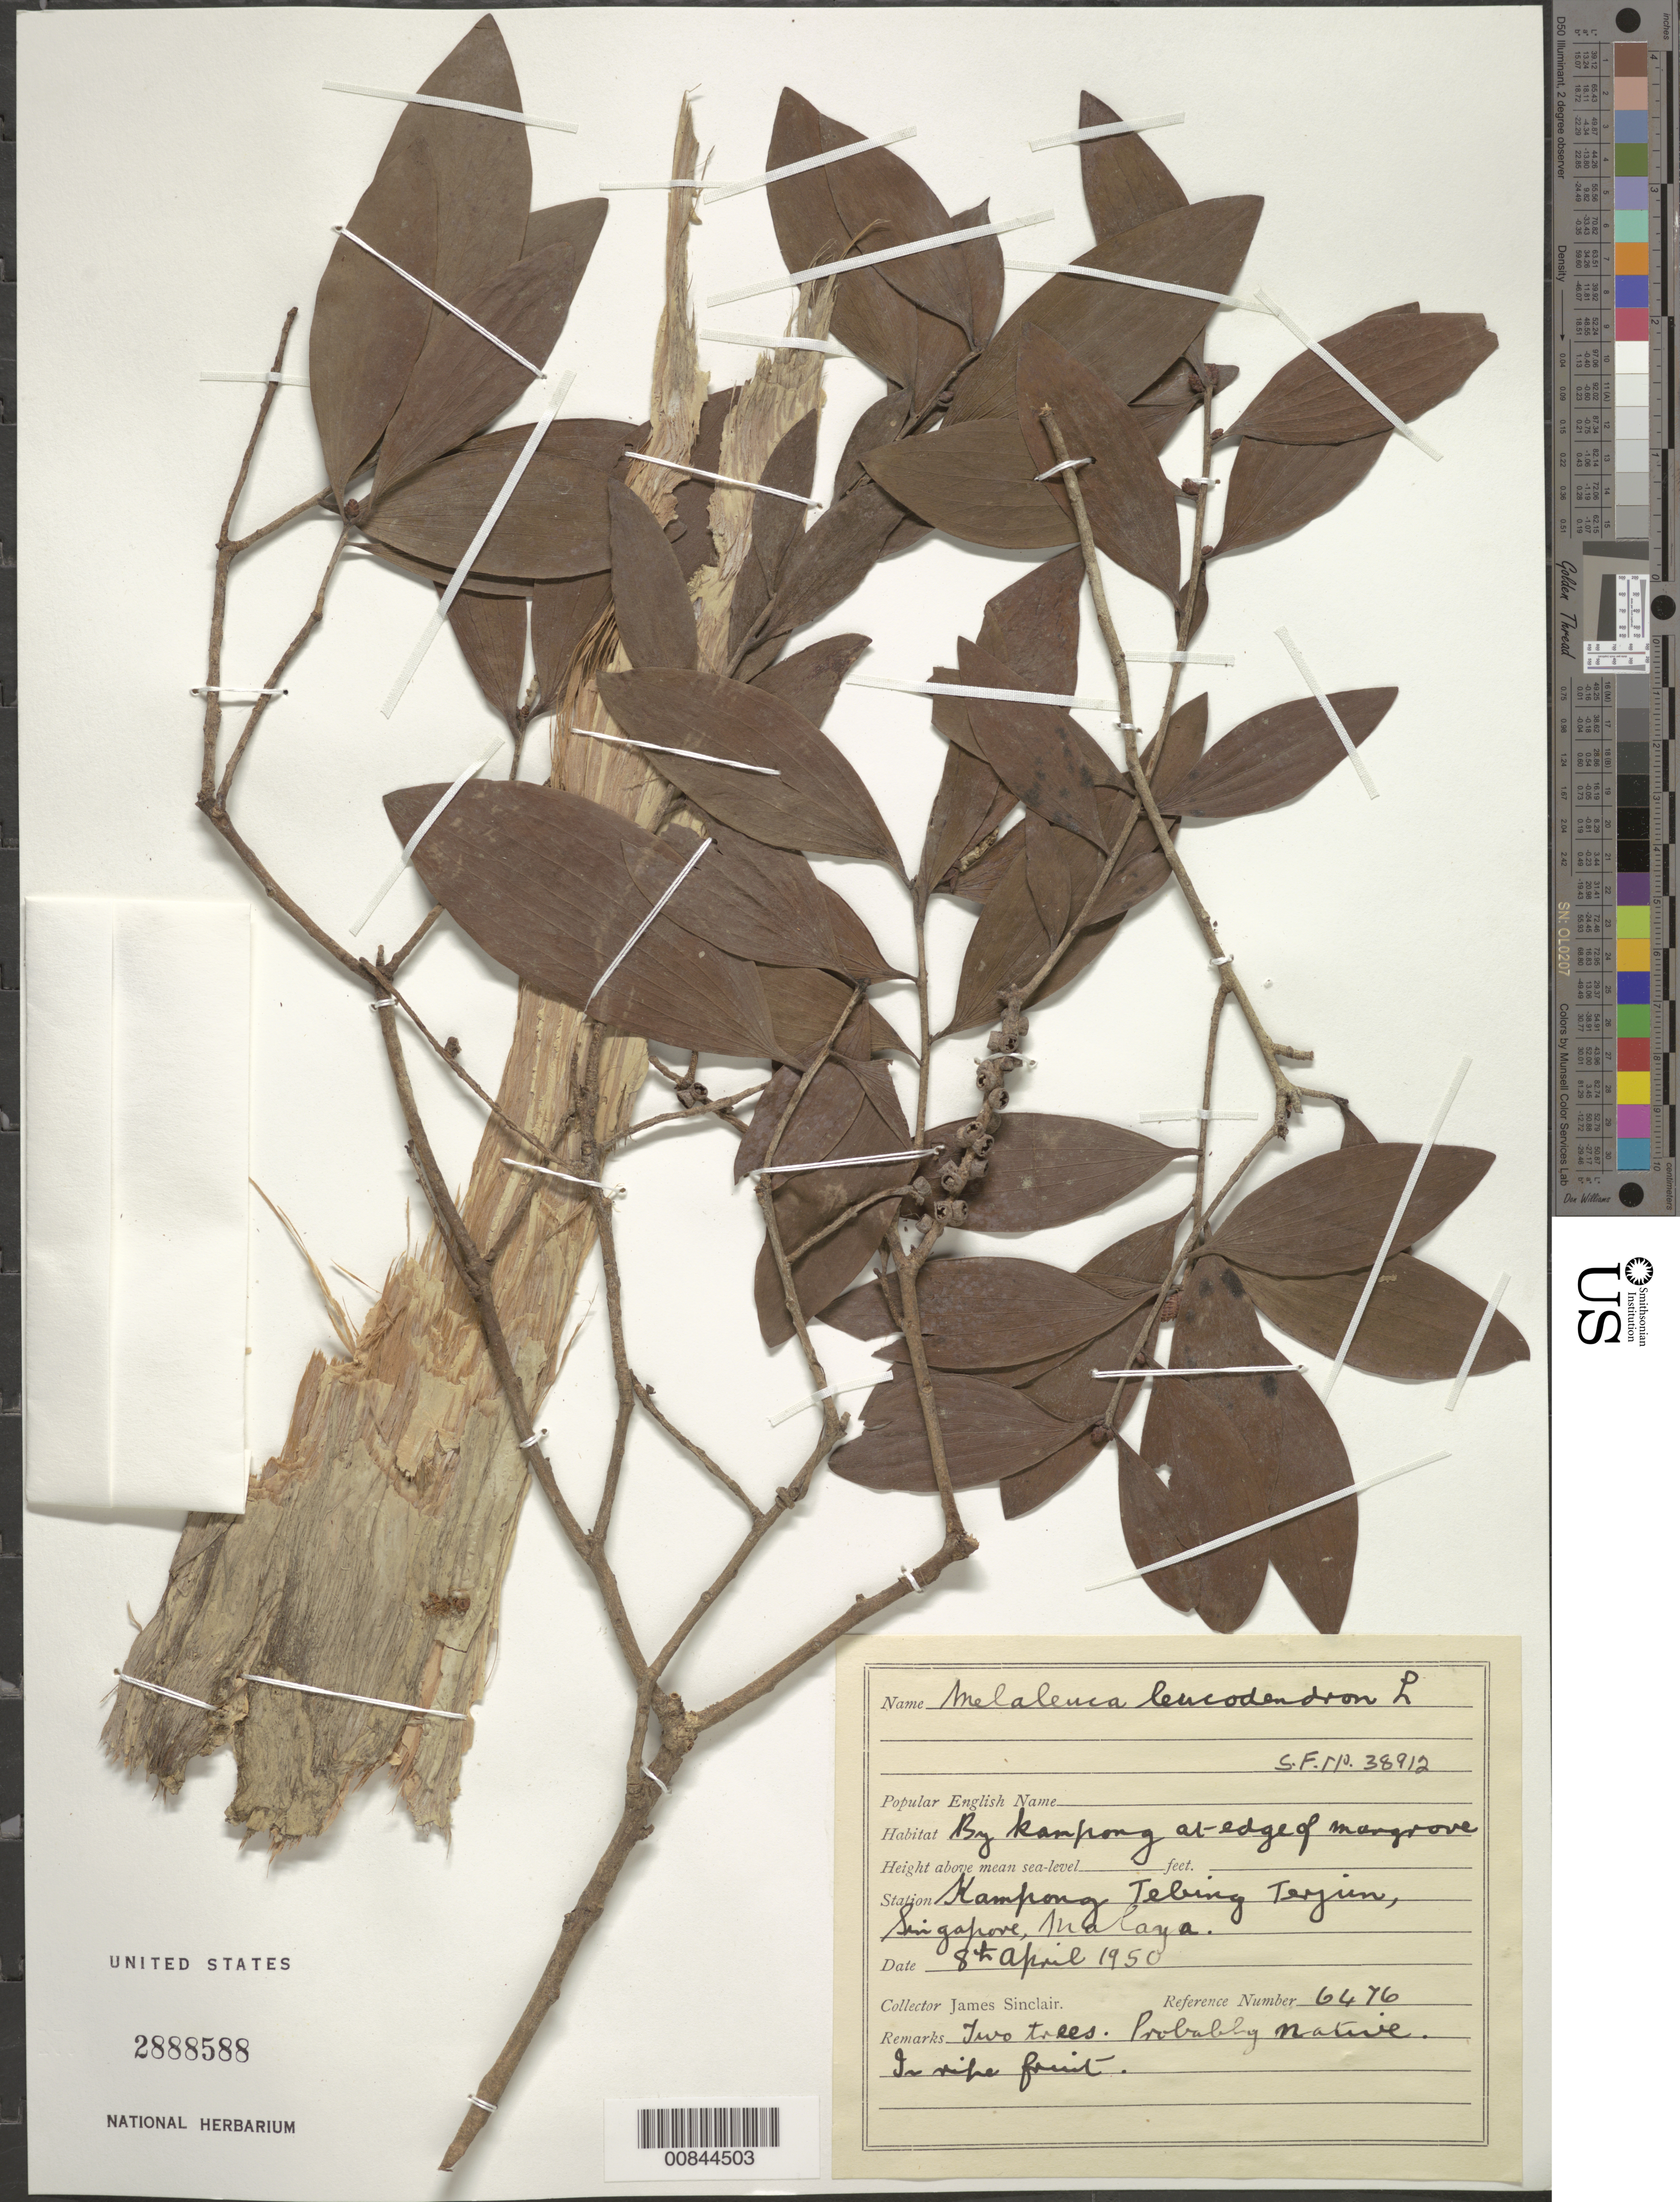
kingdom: Plantae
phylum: Tracheophyta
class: Magnoliopsida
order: Myrtales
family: Myrtaceae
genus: Melaleuca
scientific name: Melaleuca leucadendra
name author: (L.) L.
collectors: J. Sinclair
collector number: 40633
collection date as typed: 08 Apr 1950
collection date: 1950-04-08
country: Singapore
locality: Kampong, Tebing, Tejun [Malay Peninsula]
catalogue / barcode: US 2888588